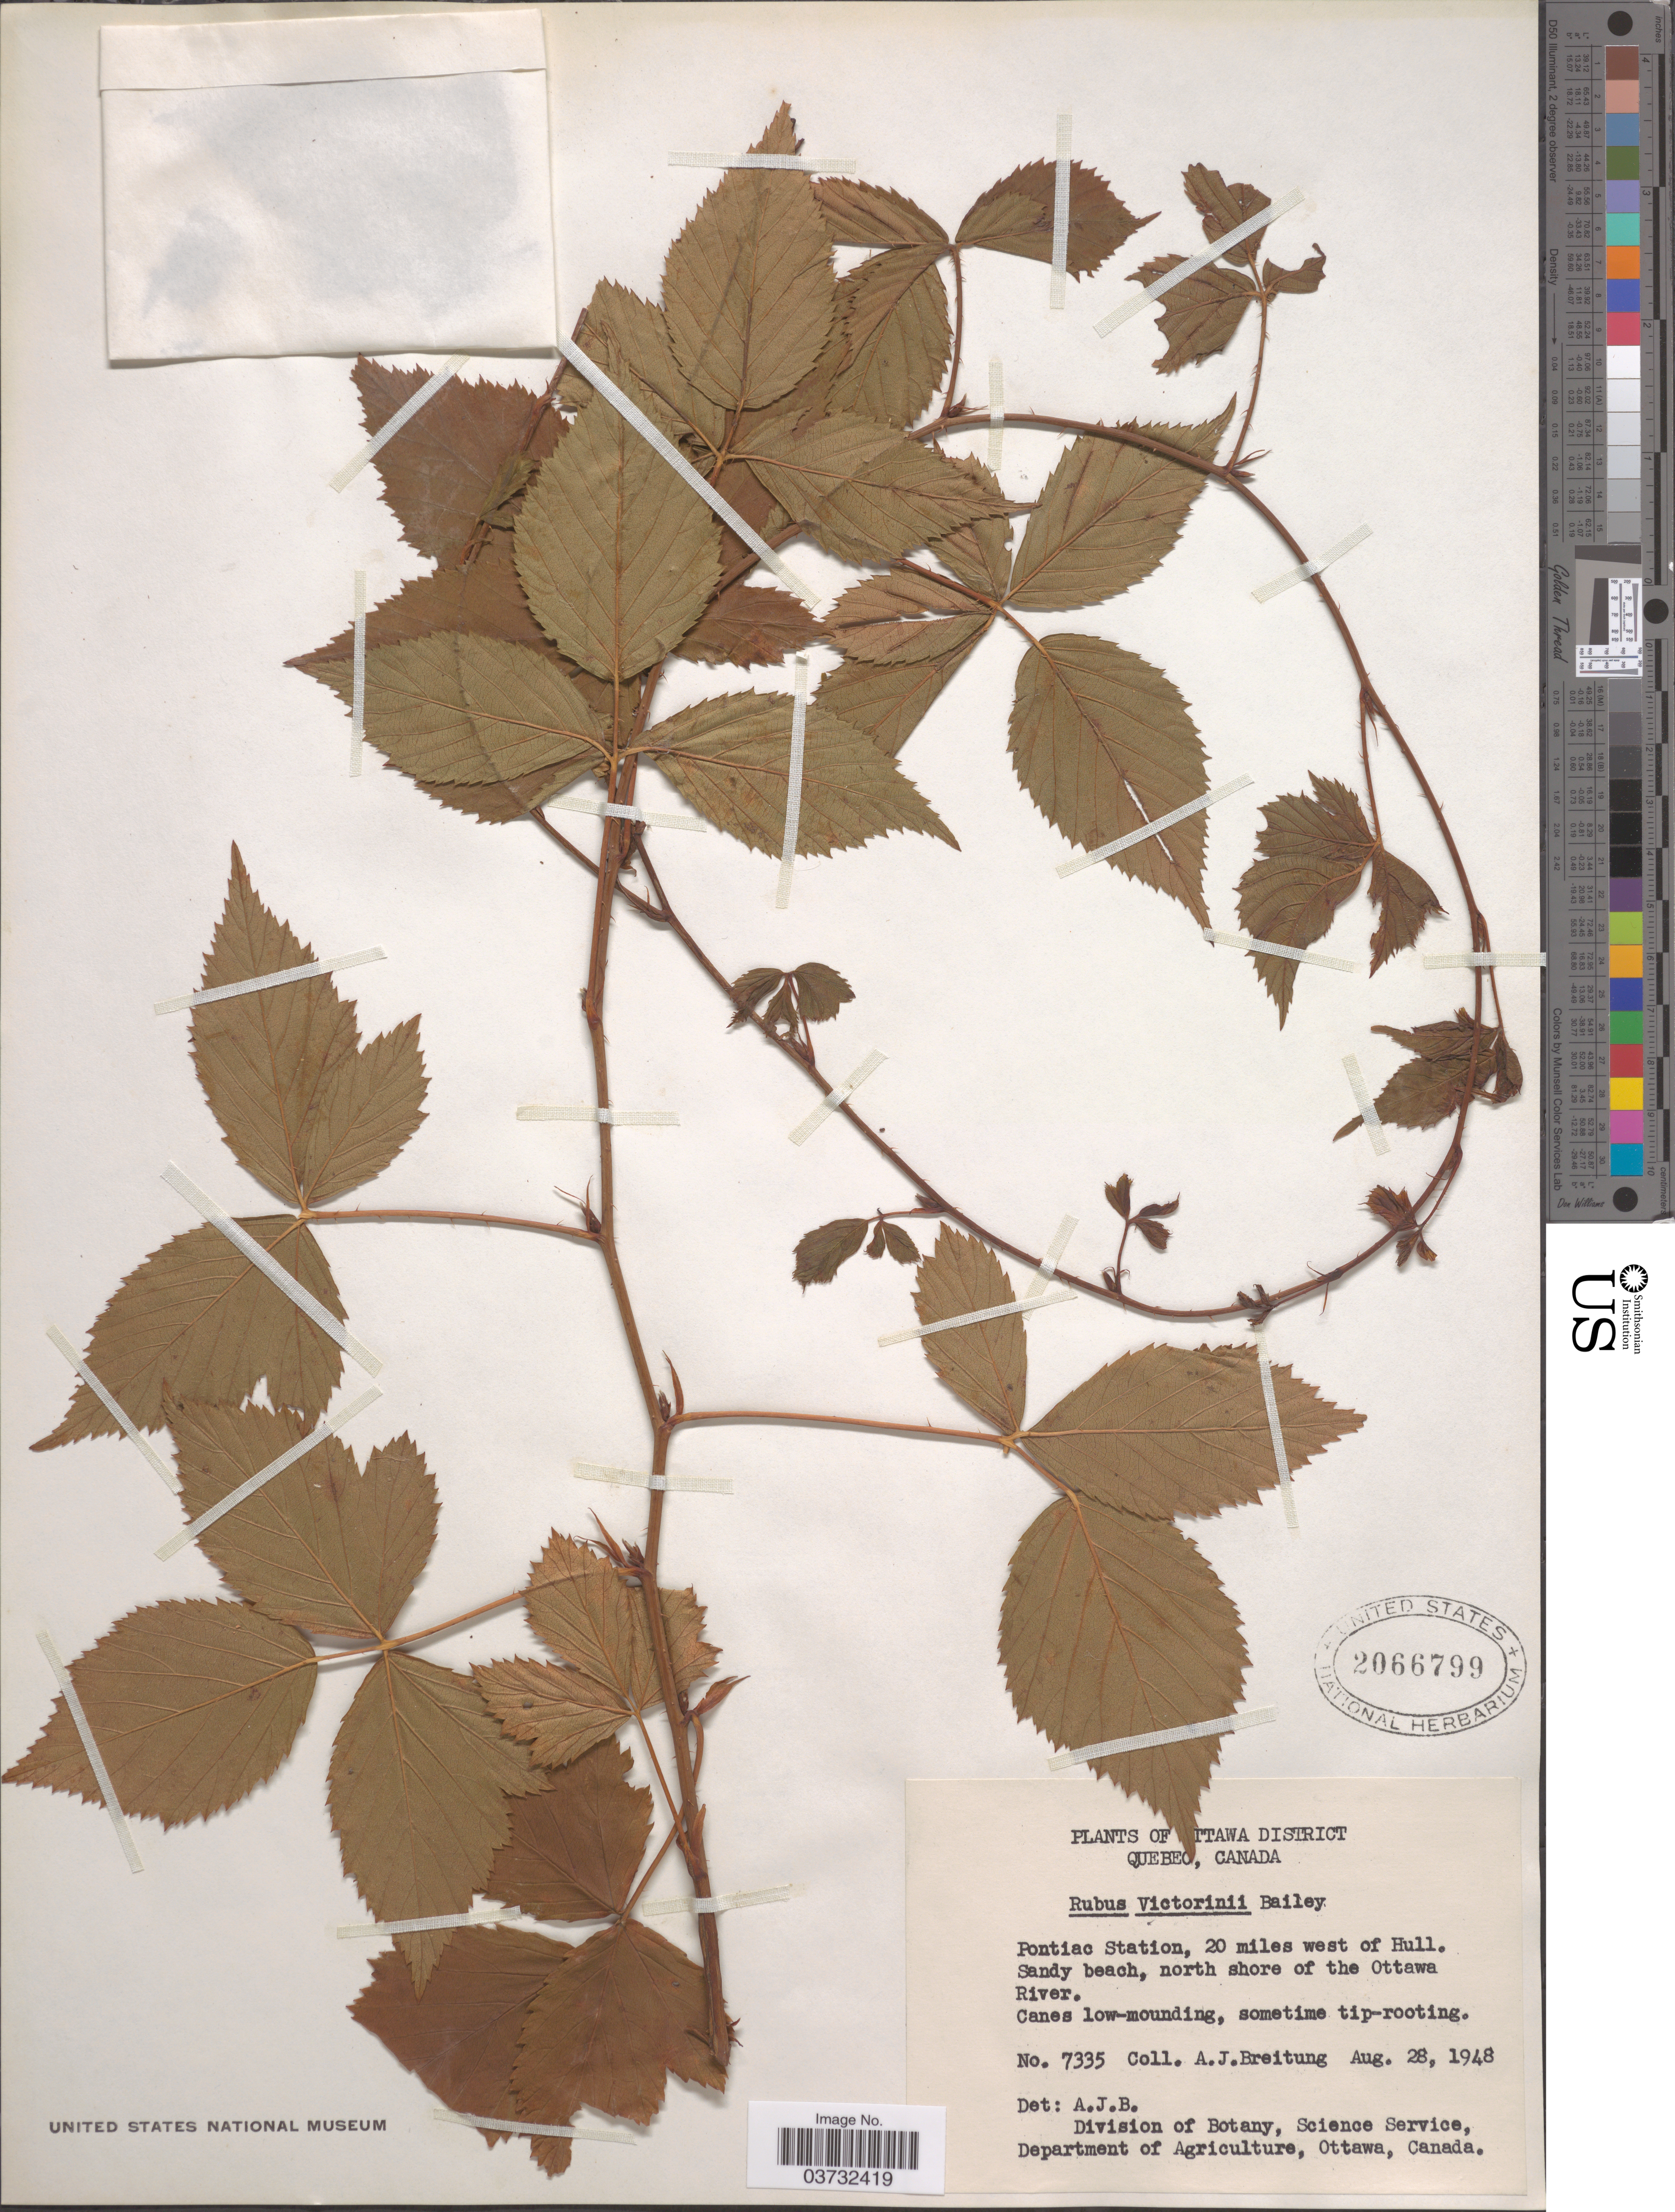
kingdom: Plantae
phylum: Tracheophyta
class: Magnoliopsida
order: Rosales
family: Rosaceae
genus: Rubus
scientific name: Rubus victorinii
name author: L.H. Bailey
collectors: A. Breitung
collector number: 7335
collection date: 1948-08-28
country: Canada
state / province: Quebec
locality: Ottawa District. Pontiac Station, 20 miles west of Hull. Sandy beach, north shore of the Ottawa River.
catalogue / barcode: US 2066799